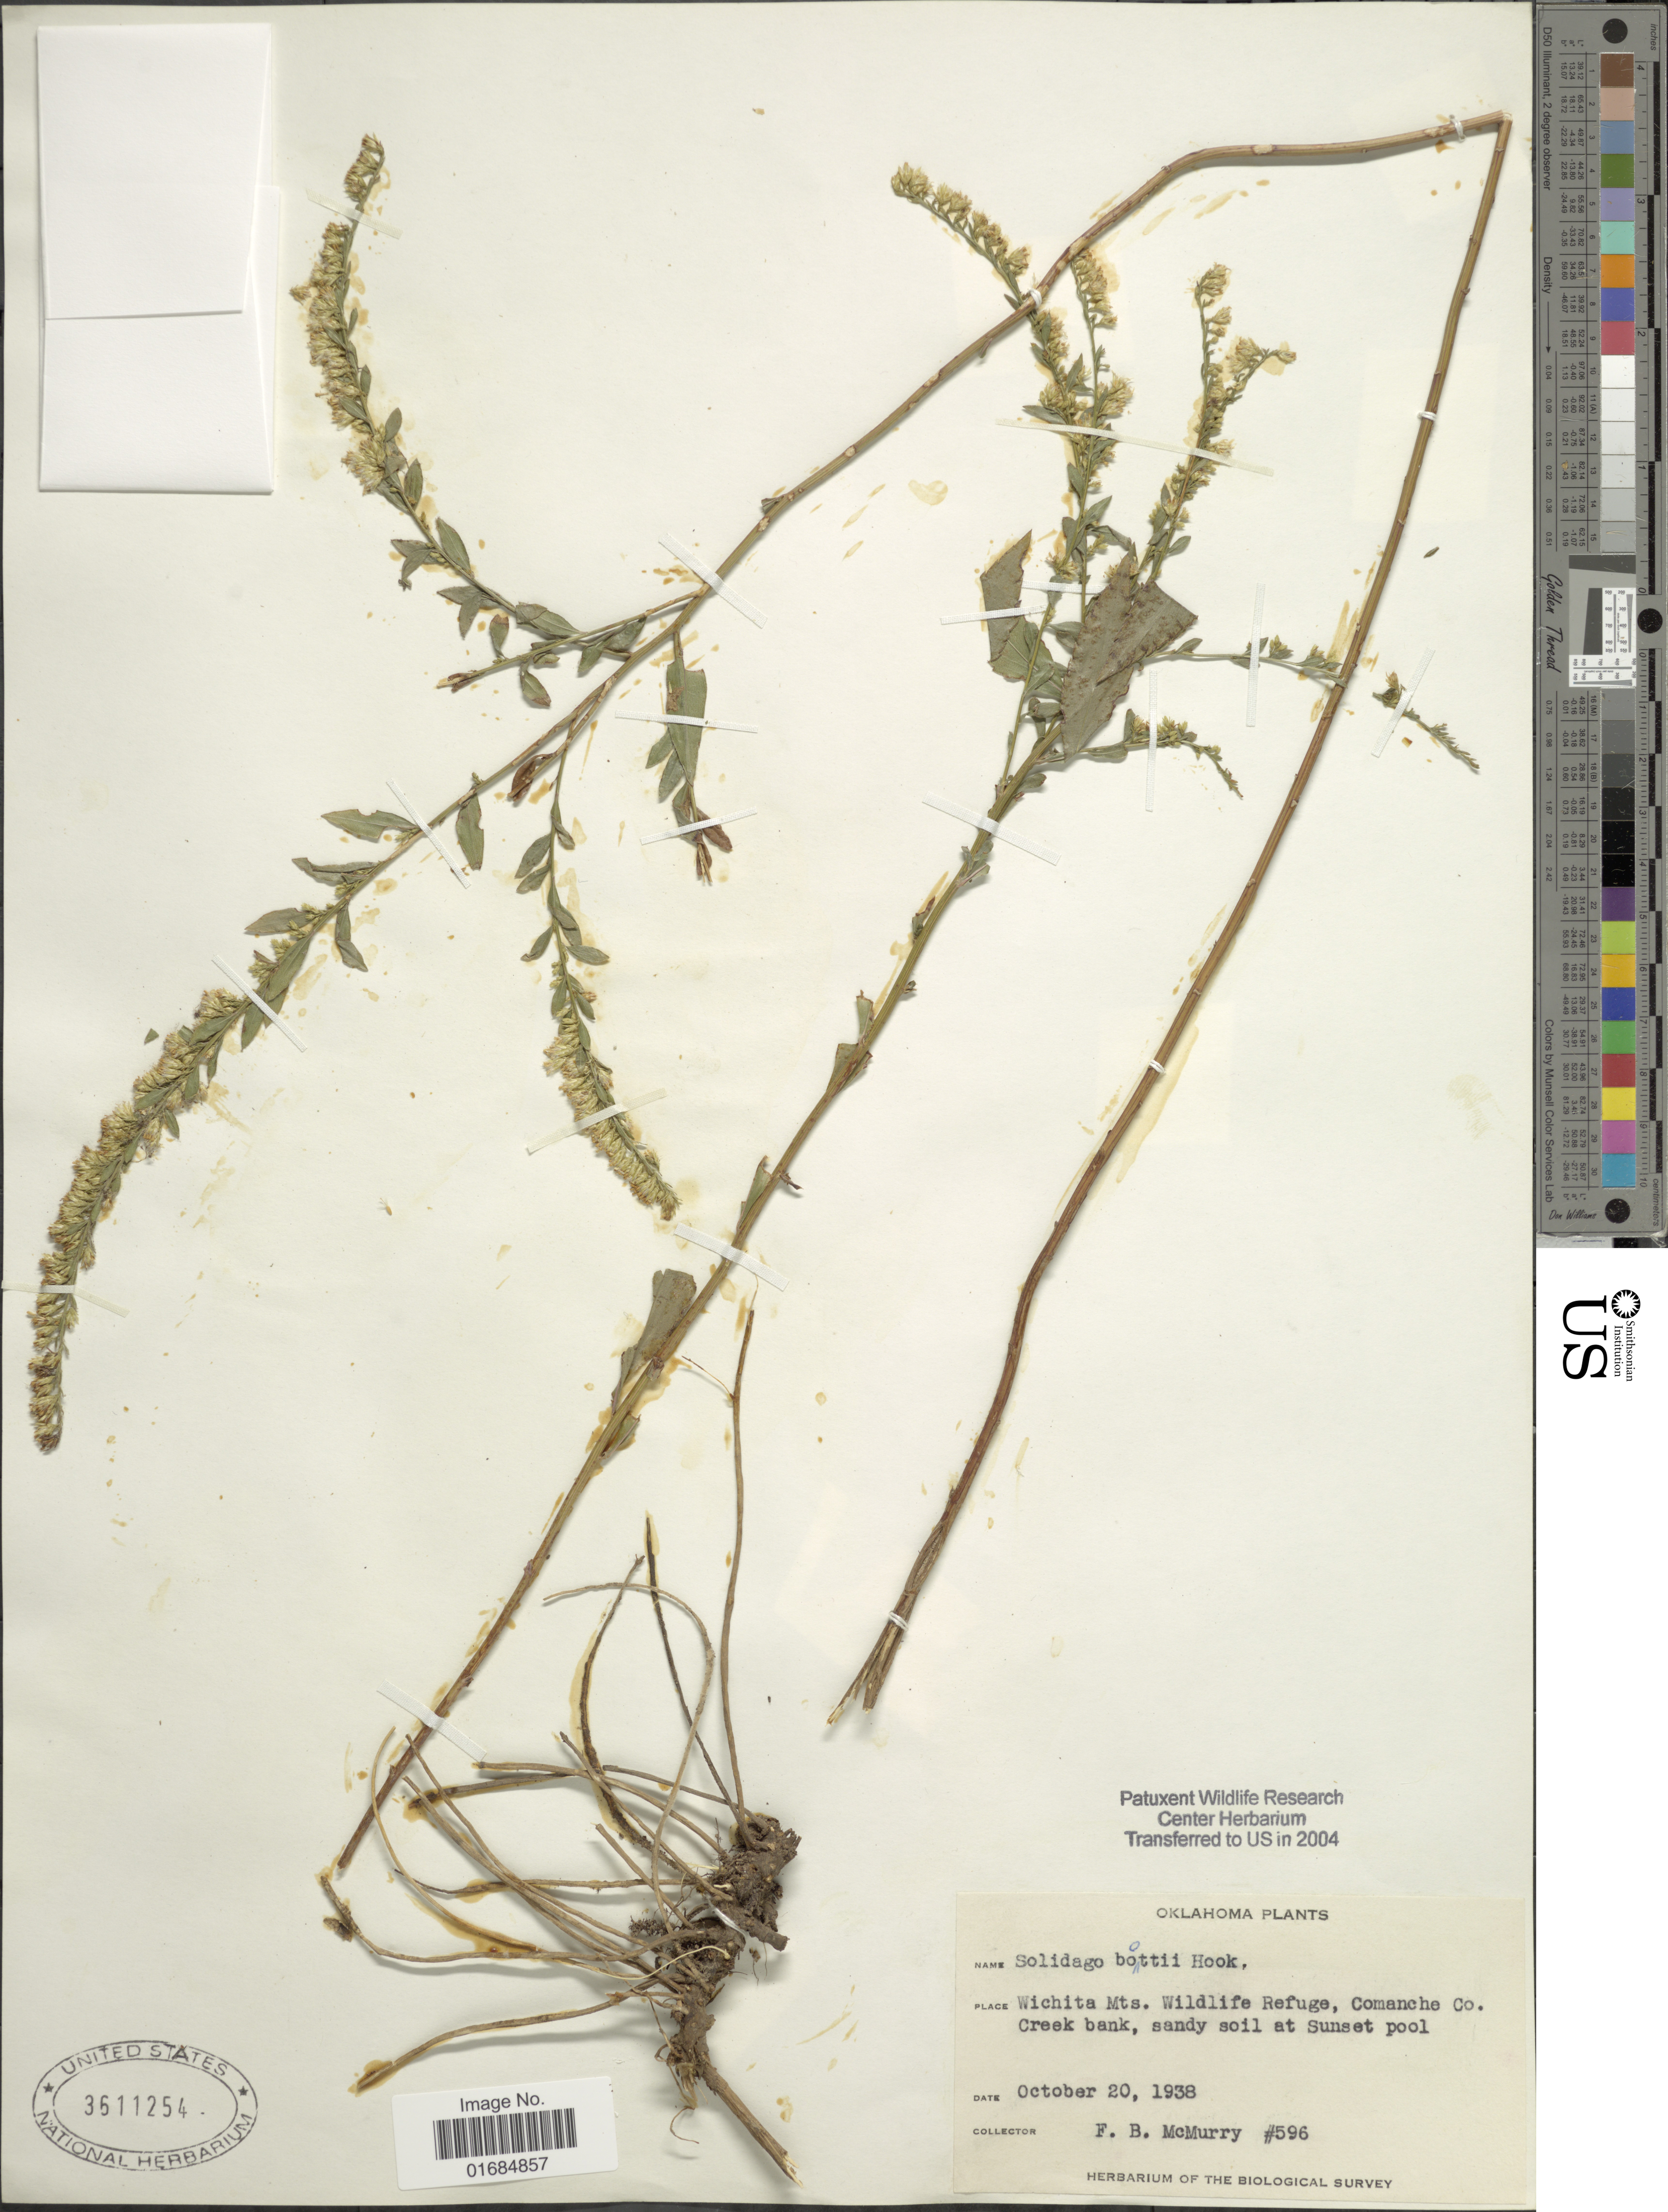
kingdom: Plantae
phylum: Tracheophyta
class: Magnoliopsida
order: Asterales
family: Asteraceae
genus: Solidago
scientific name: Solidago boottii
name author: Hook.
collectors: F. B. McMurry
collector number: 596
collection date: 1938-10-20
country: United States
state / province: Oklahoma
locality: Wichita Mts. Wildliffe Refuge, Comanche Co Creek bankm, sandy Soil at Sunset pool.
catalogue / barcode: US 3611254